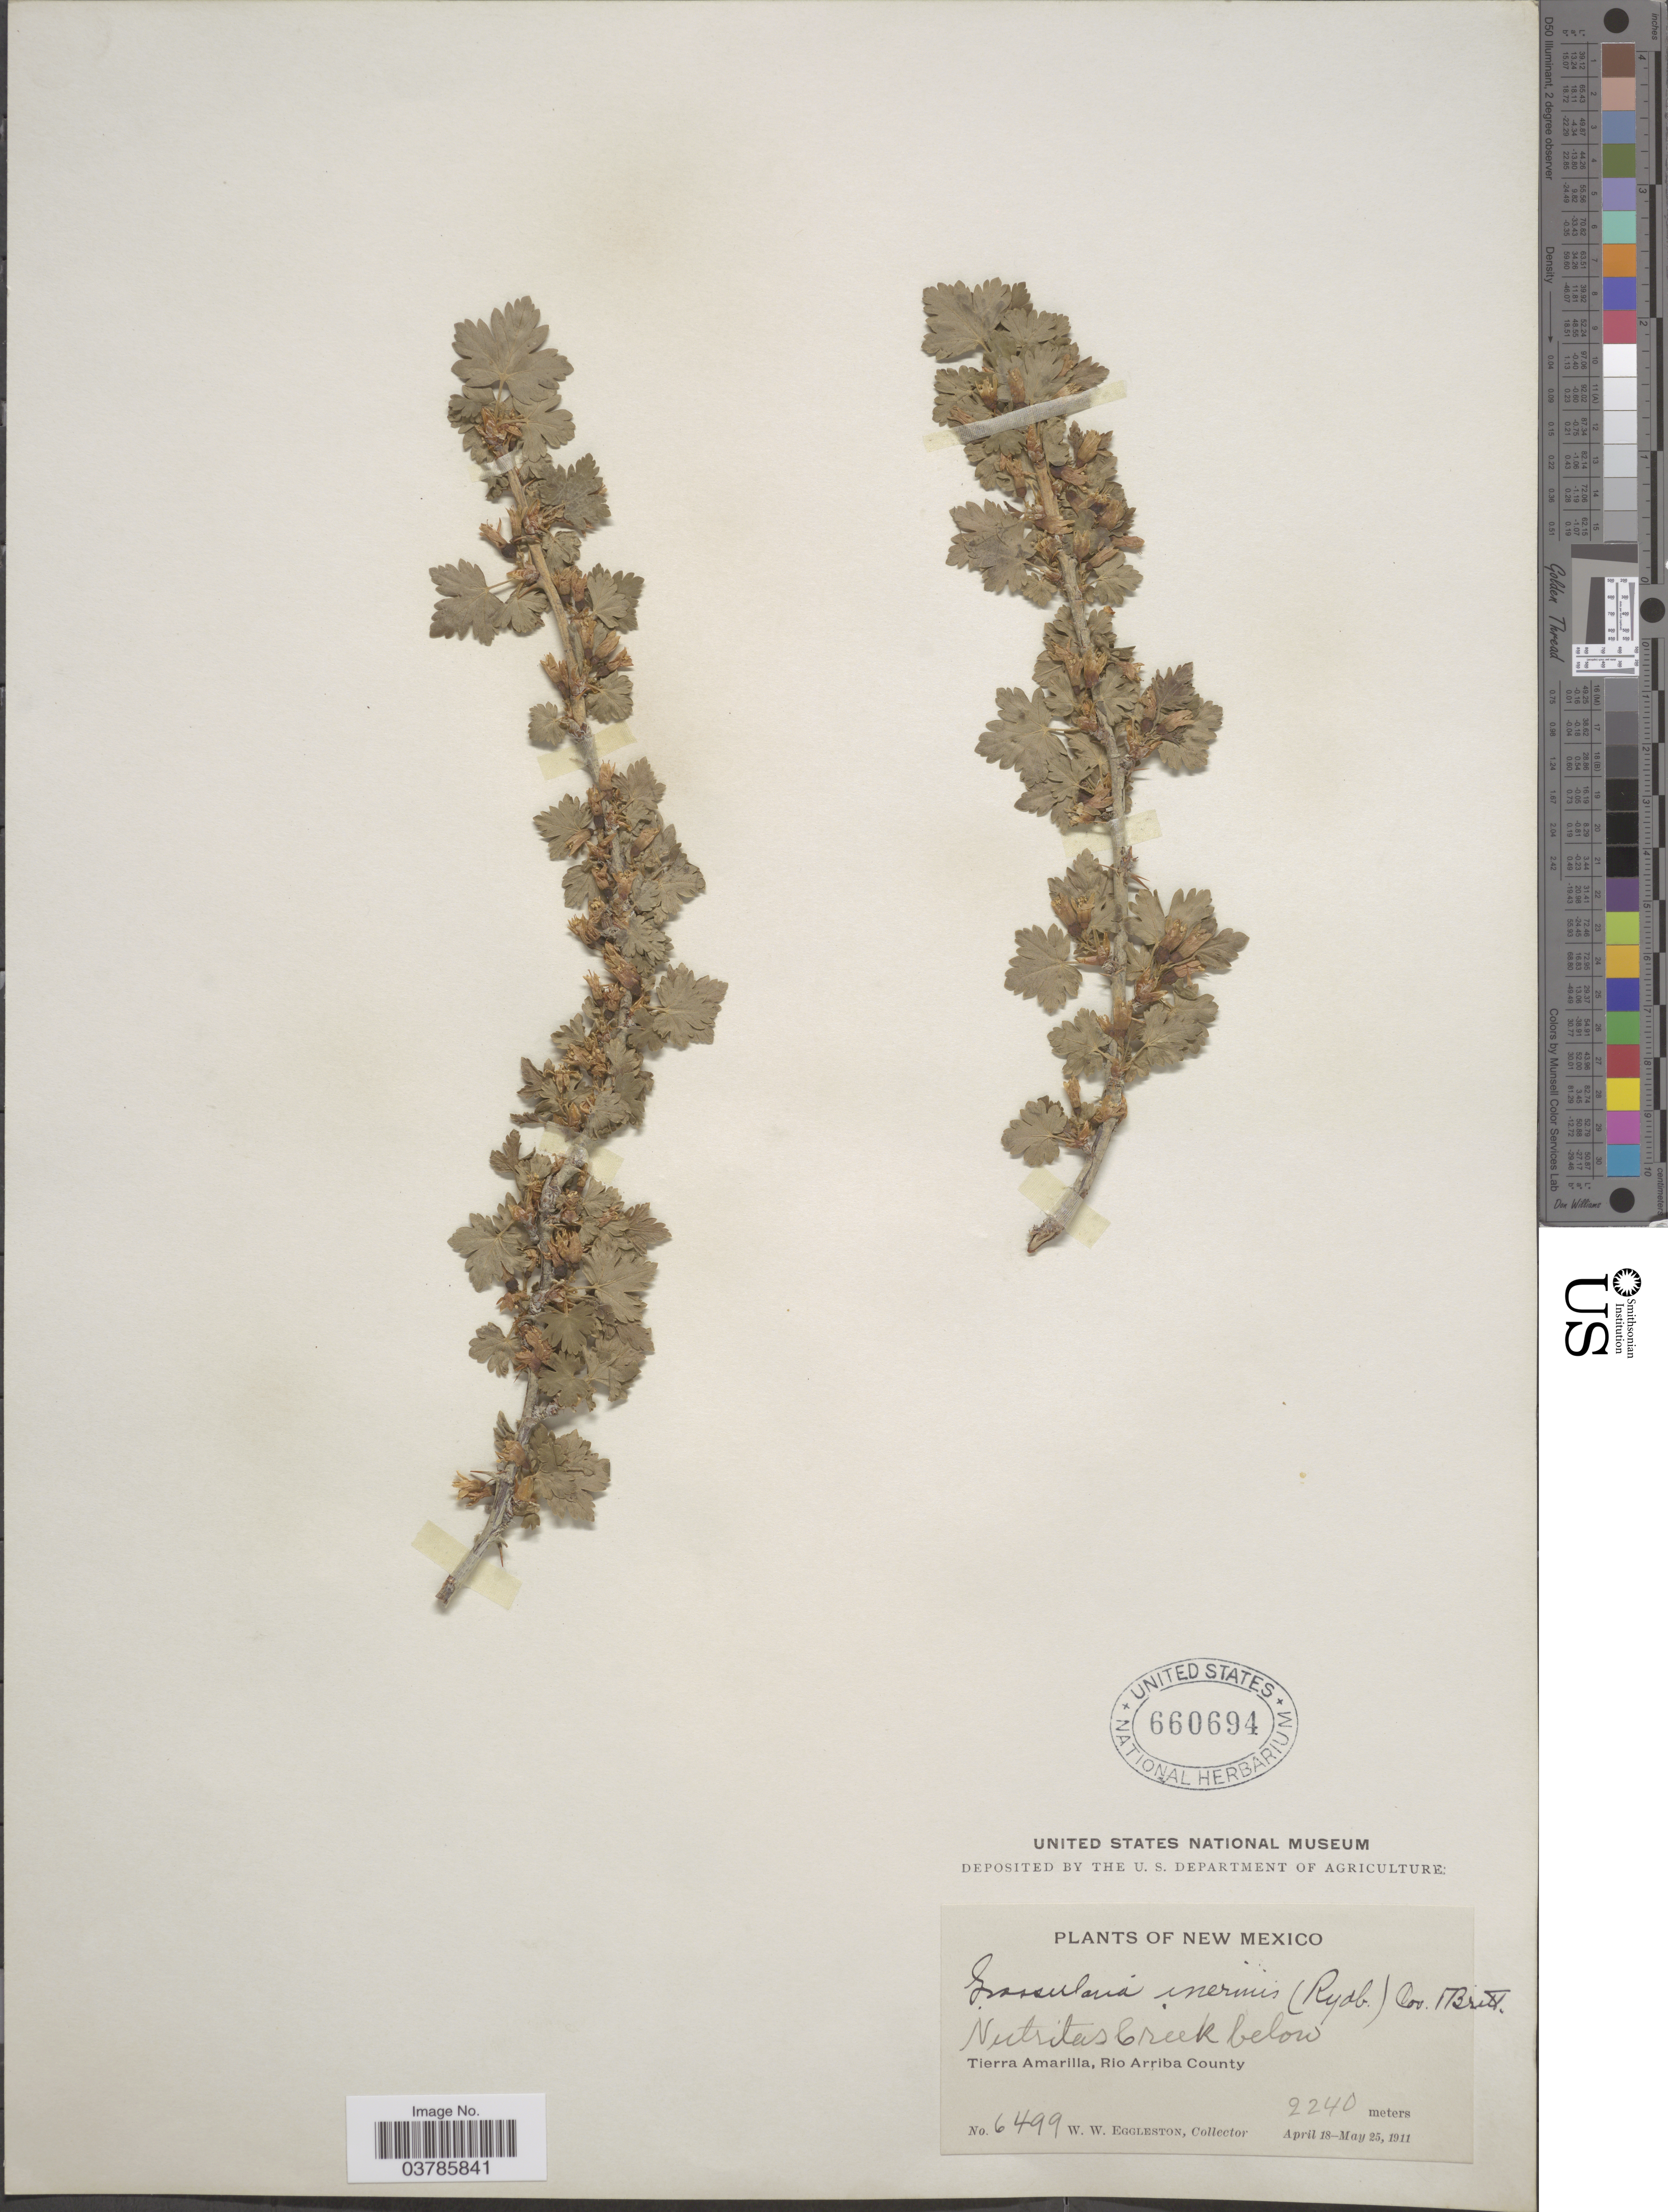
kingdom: Plantae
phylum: Tracheophyta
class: Magnoliopsida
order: Saxifragales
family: Grossulariaceae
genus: Ribes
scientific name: Ribes inerme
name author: Rydb.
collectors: W. W. Eggleston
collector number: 6499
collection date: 1911-04-18/1911-05-25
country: United States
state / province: New Mexico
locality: Nutritas Creek below. Tierra Amarilla, Rio Arriba County.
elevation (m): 2240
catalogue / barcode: US 660694